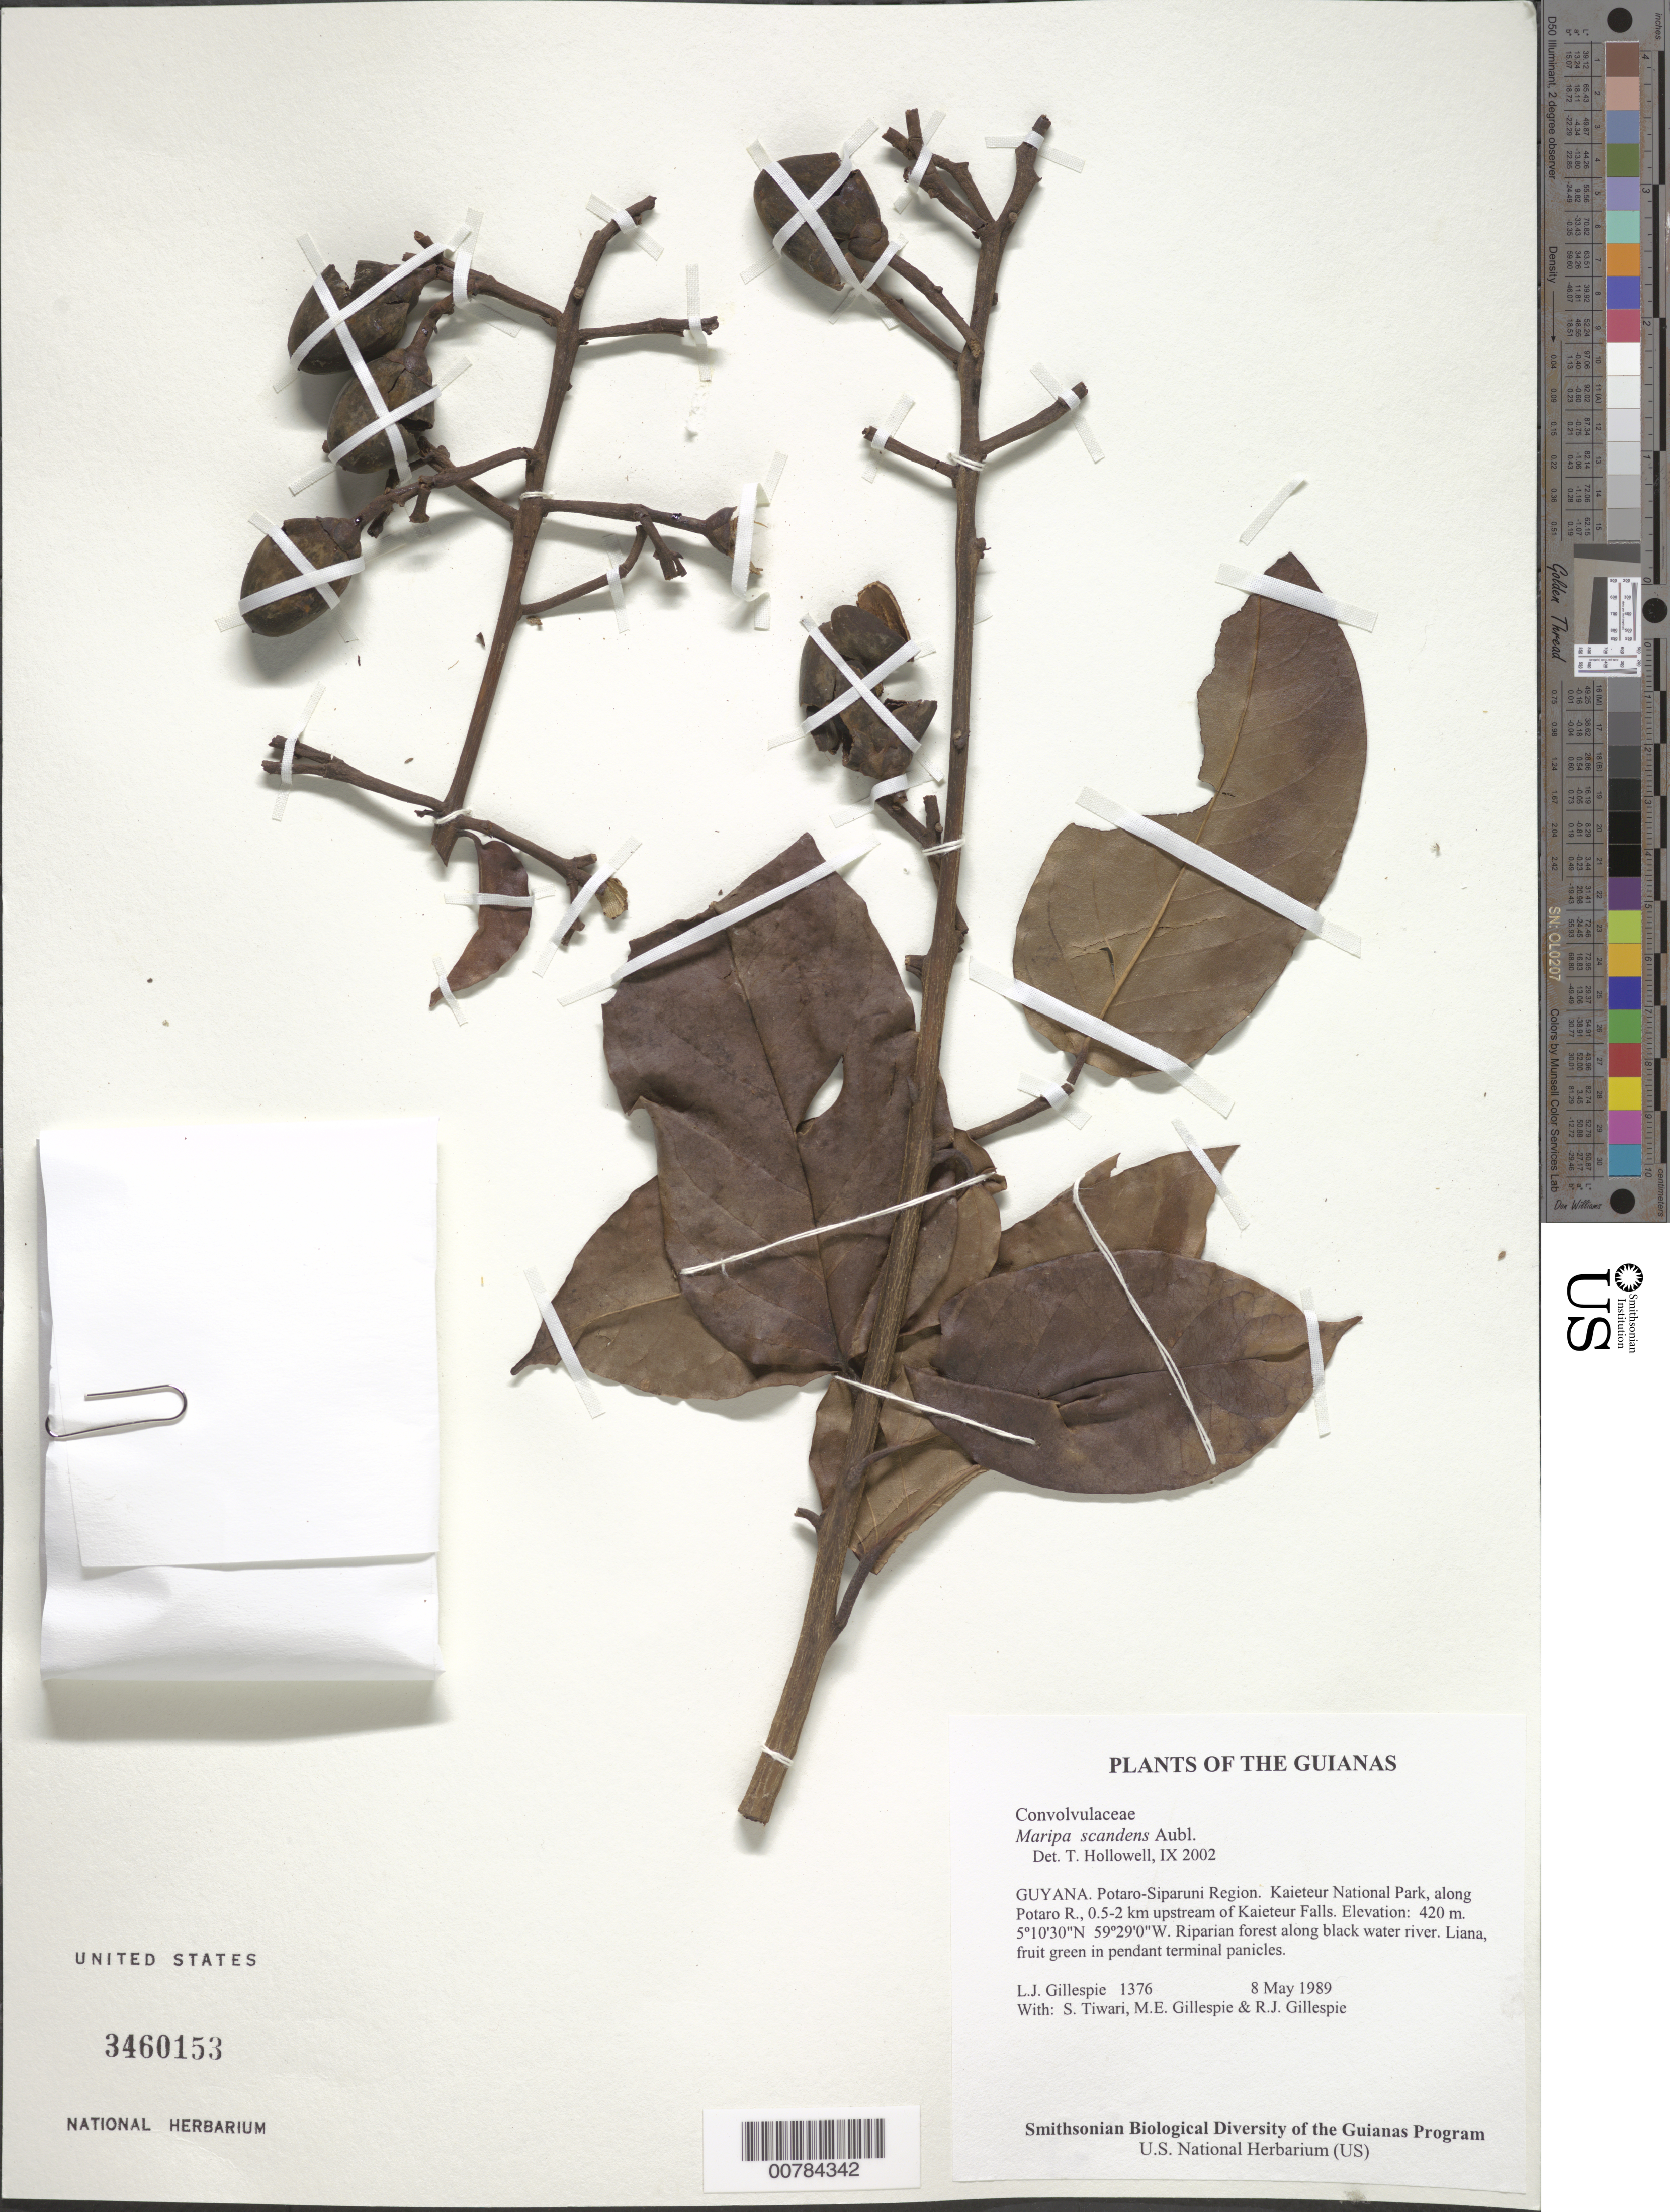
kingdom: Plantae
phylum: Tracheophyta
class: Magnoliopsida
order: Solanales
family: Convolvulaceae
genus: Maripa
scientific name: Maripa scandens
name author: Aubl.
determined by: Hollowell, T. H., (BOT), Smithsonian Institution - National Museum of Natural History (UNITED STATES)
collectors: L. J. Gillespie, S. Tiwari, M. Gillespie & R. Gillespie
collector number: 1376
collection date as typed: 8 May 1989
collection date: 1989-05-08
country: Guyana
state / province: Potaro-Siparuni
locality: Kaieteur National Park, along Potaro R., 0.5-2 km upstream of Kaieteur Falls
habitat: Riparian forest along black water river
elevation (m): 420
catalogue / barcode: US 3460153